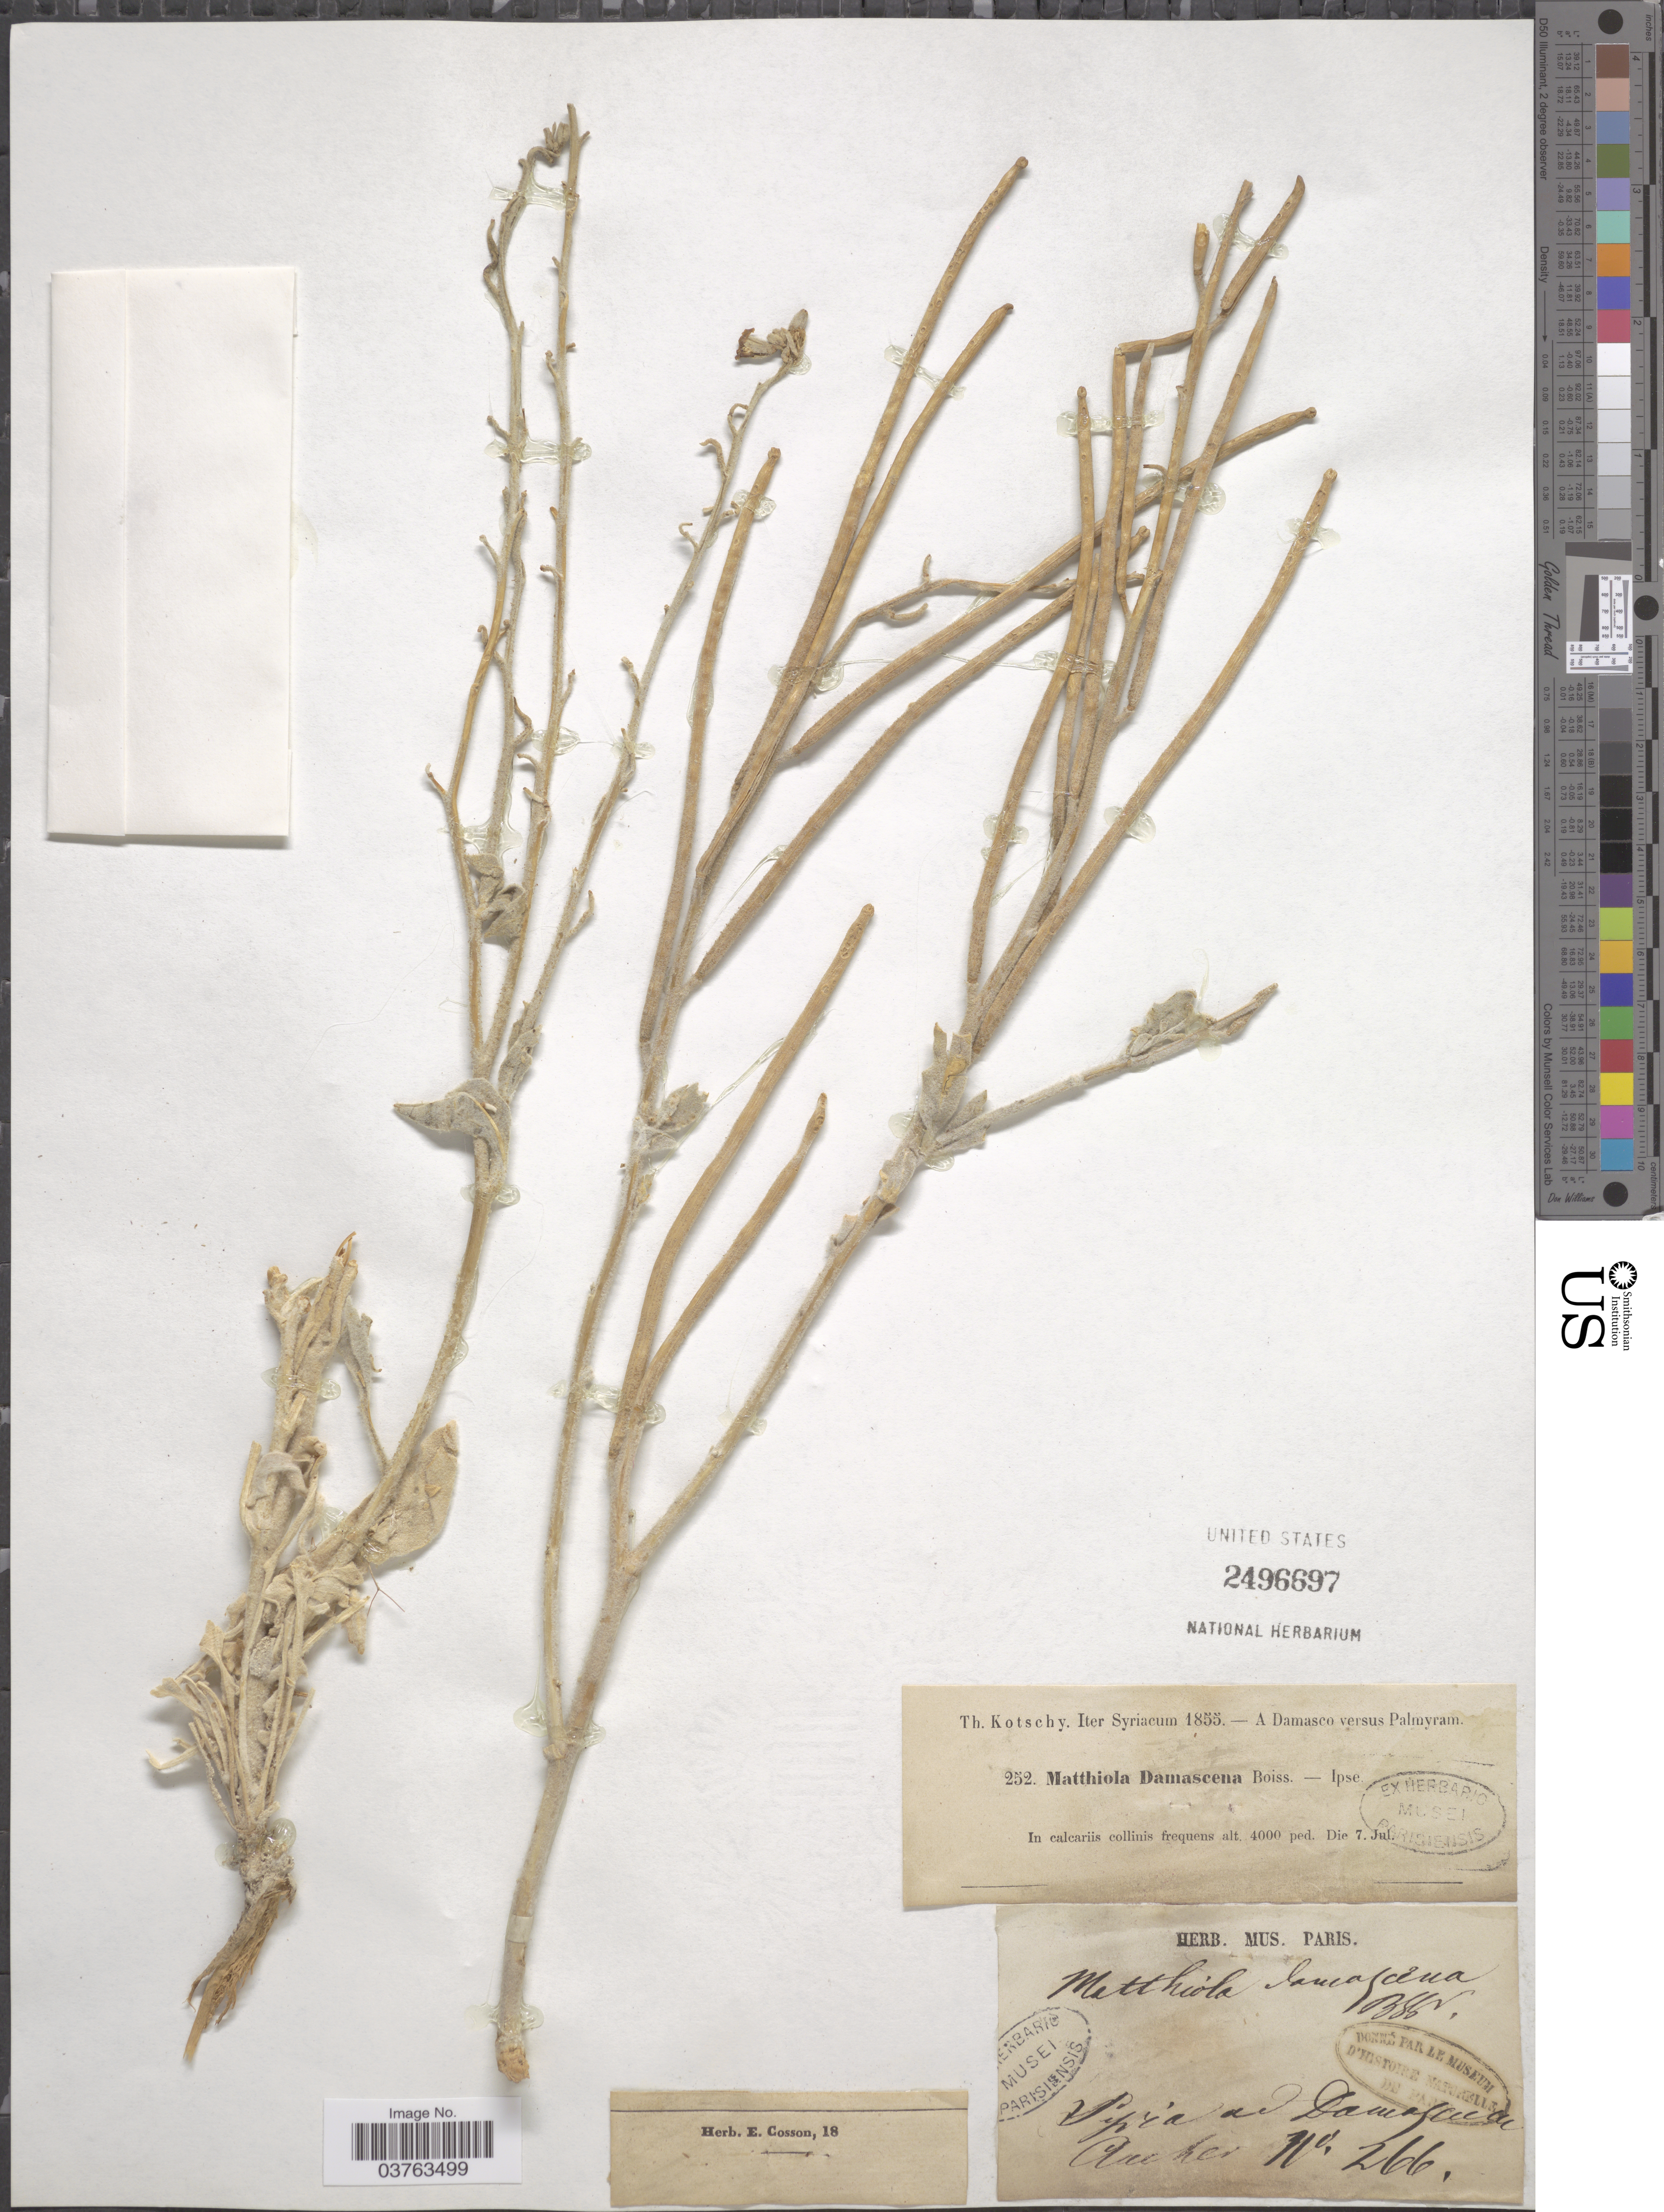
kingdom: Plantae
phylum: Tracheophyta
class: Magnoliopsida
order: Brassicales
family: Brassicaceae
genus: Matthiola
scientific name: Matthiola damascena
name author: Boiss.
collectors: Aucher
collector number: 266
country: Syria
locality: Syria ad Damascum.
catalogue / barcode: US 2496697-2